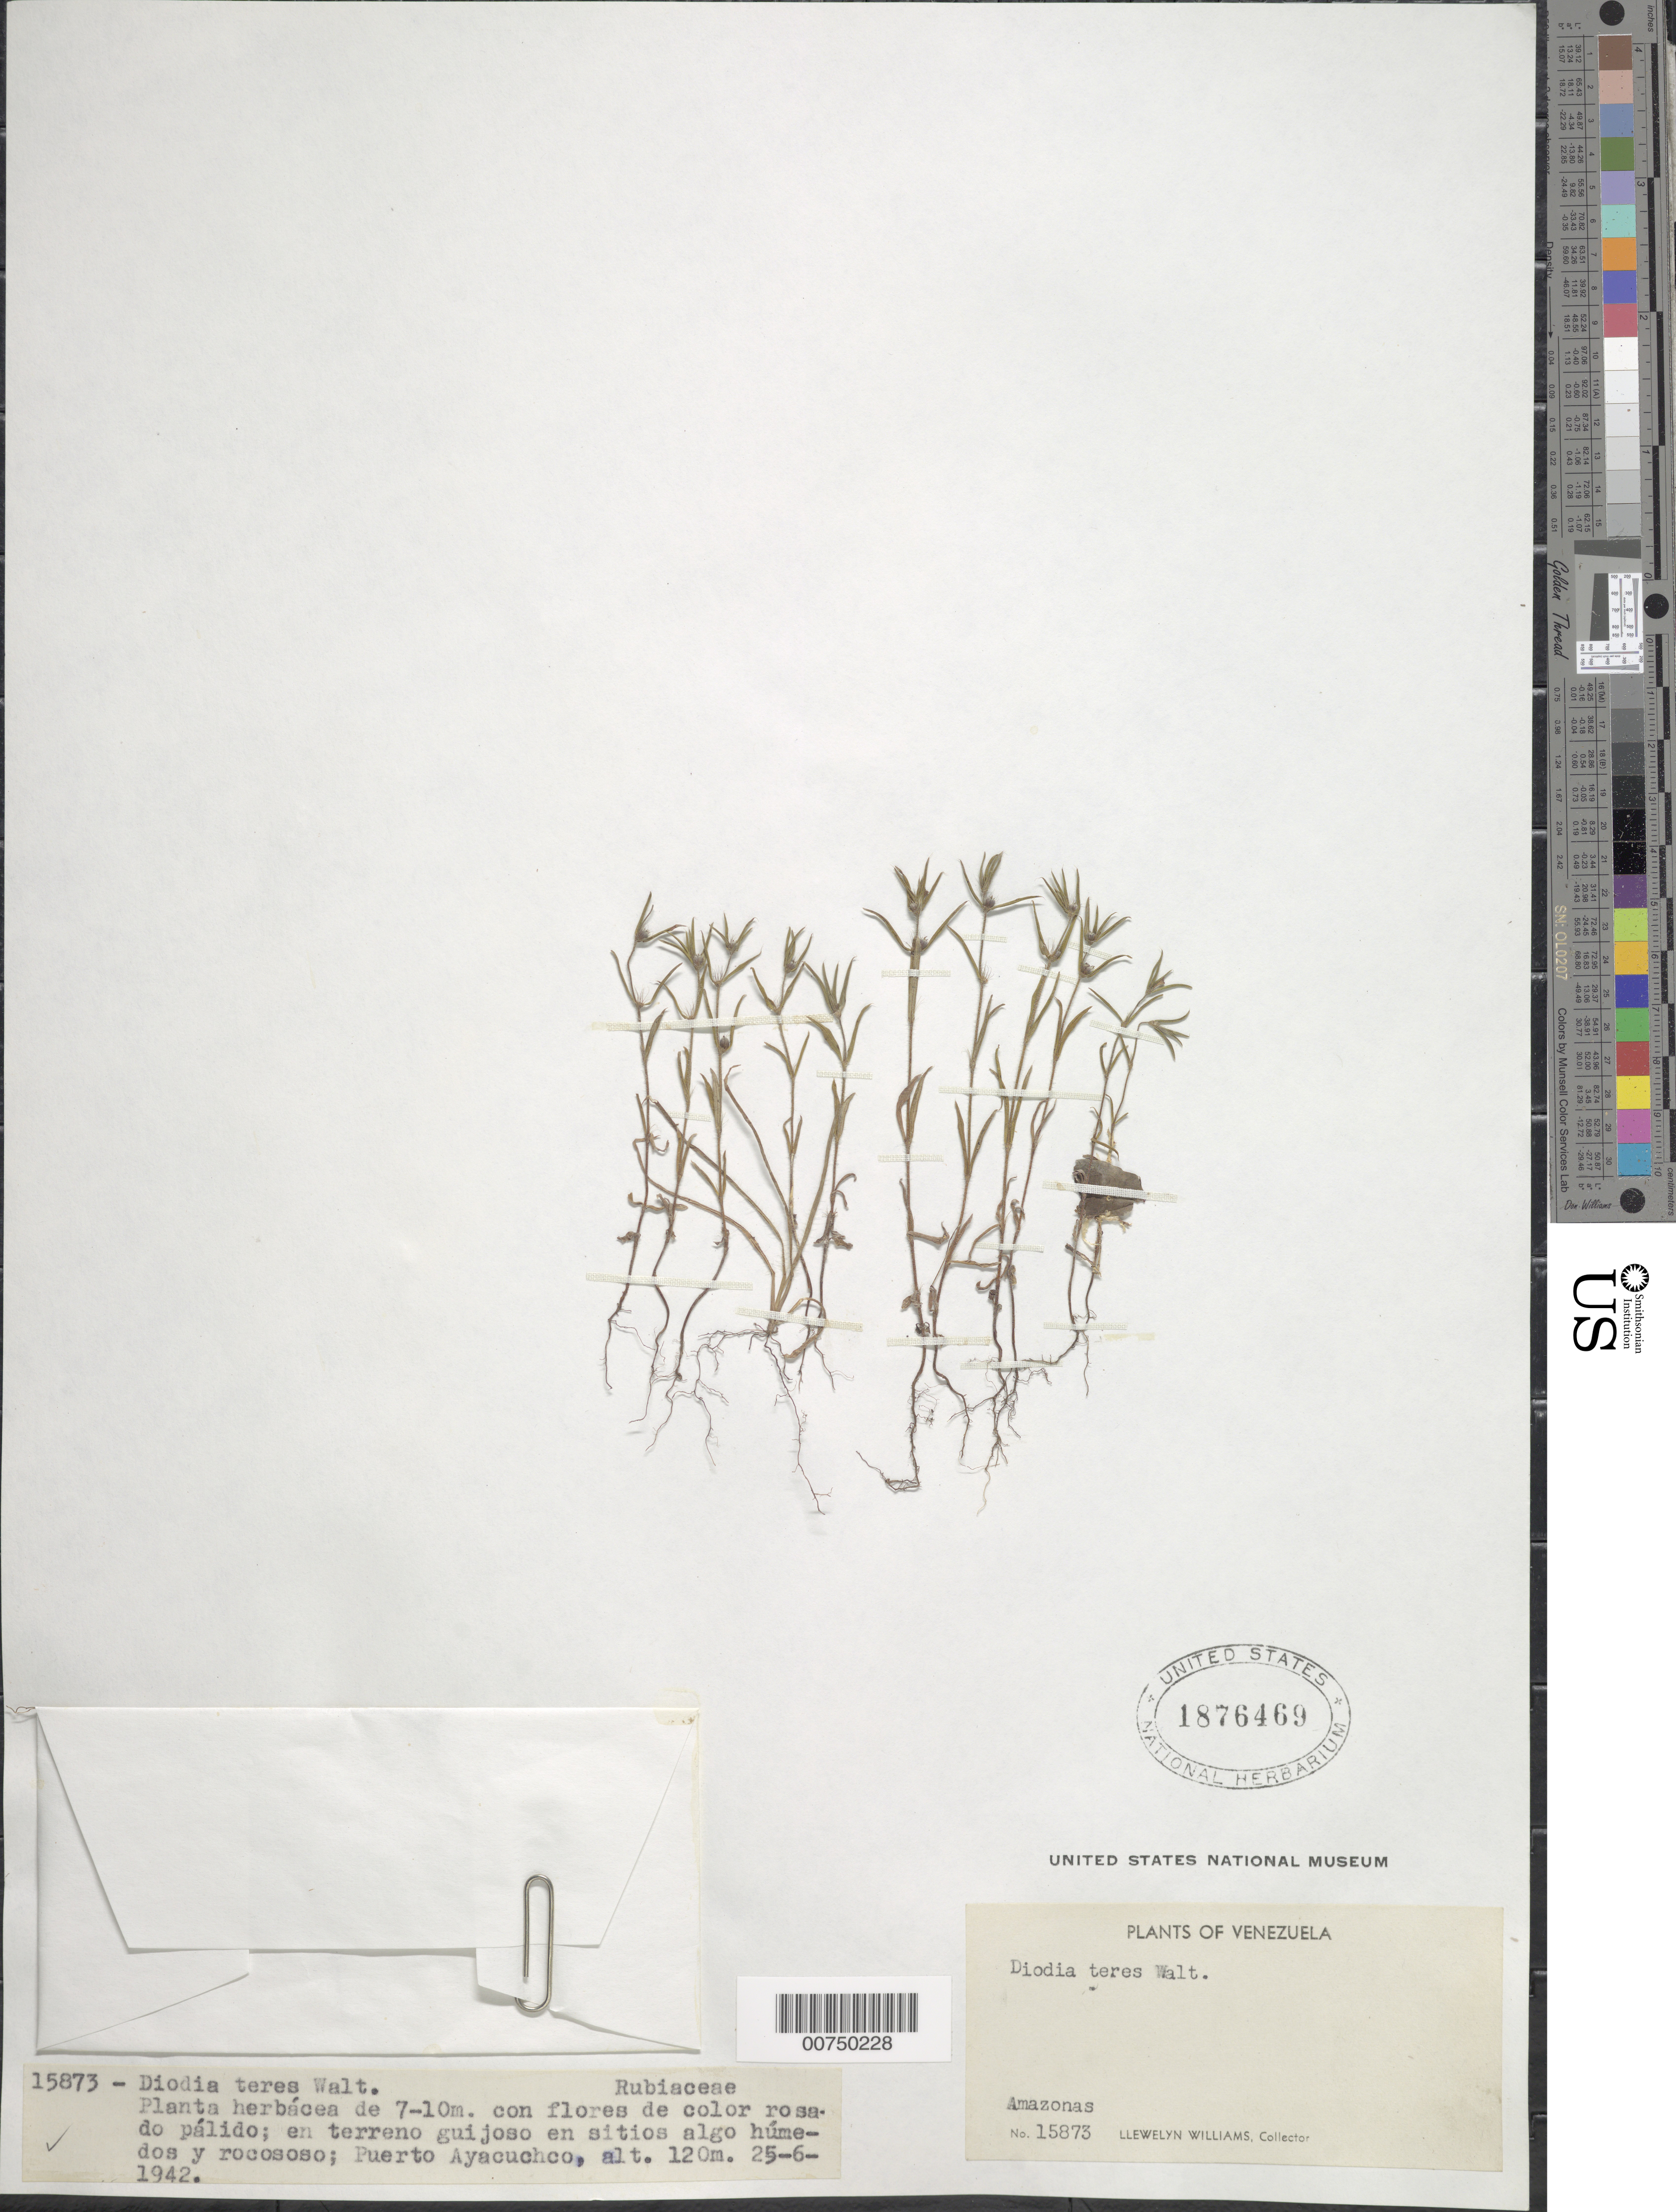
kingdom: Plantae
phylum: Tracheophyta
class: Magnoliopsida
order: Gentianales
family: Rubiaceae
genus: Diodia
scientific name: Diodia teres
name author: Walter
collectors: Ll. Williams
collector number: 15873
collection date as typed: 25-Jun-42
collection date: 1942-06-25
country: Venezuela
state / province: Amazonas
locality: Puerto Ayacucho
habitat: Terreno guijso en sitios algo humedos y rocosos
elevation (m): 120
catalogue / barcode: US 1876469